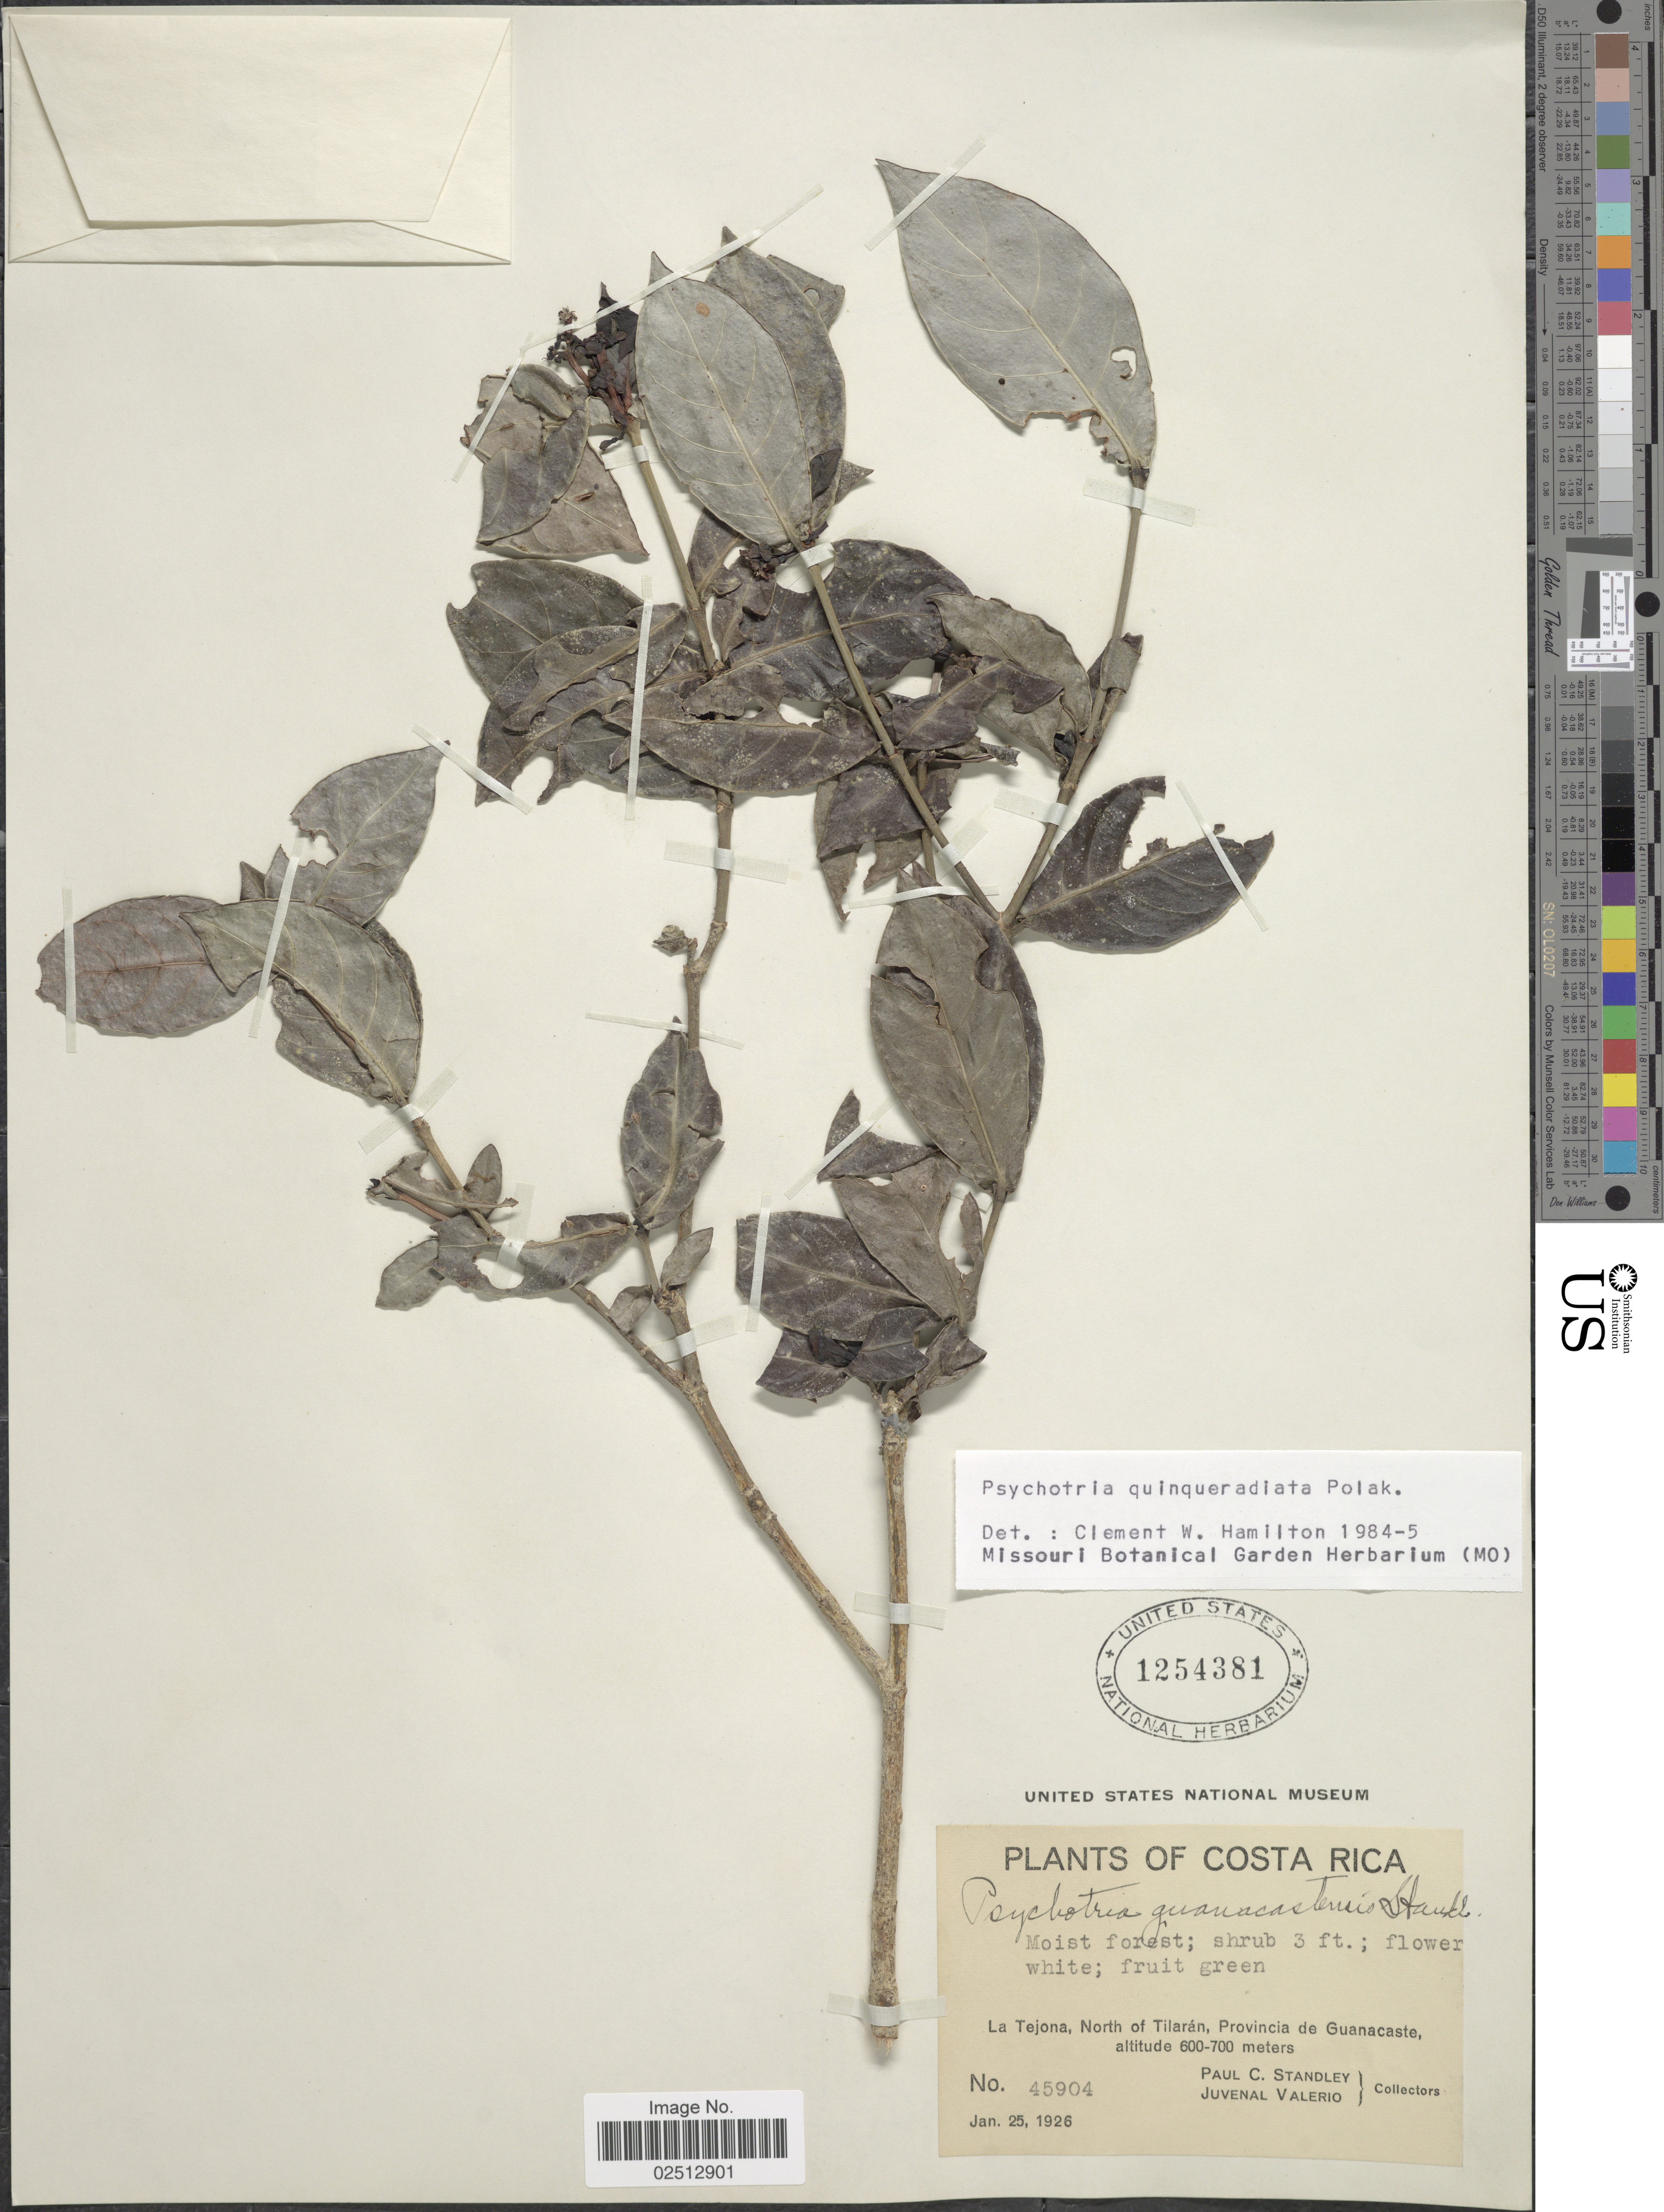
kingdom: Plantae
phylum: Tracheophyta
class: Magnoliopsida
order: Gentianales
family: Rubiaceae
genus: Psychotria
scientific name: Psychotria quinqueradiata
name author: Pol.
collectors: P. C. Standley & J. Valerio R.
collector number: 45904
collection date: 1926-01-25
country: Costa Rica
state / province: Guanacaste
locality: La Tejona, North of Tilaran, Provincia de Guanacaste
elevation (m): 600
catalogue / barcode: US 1254381